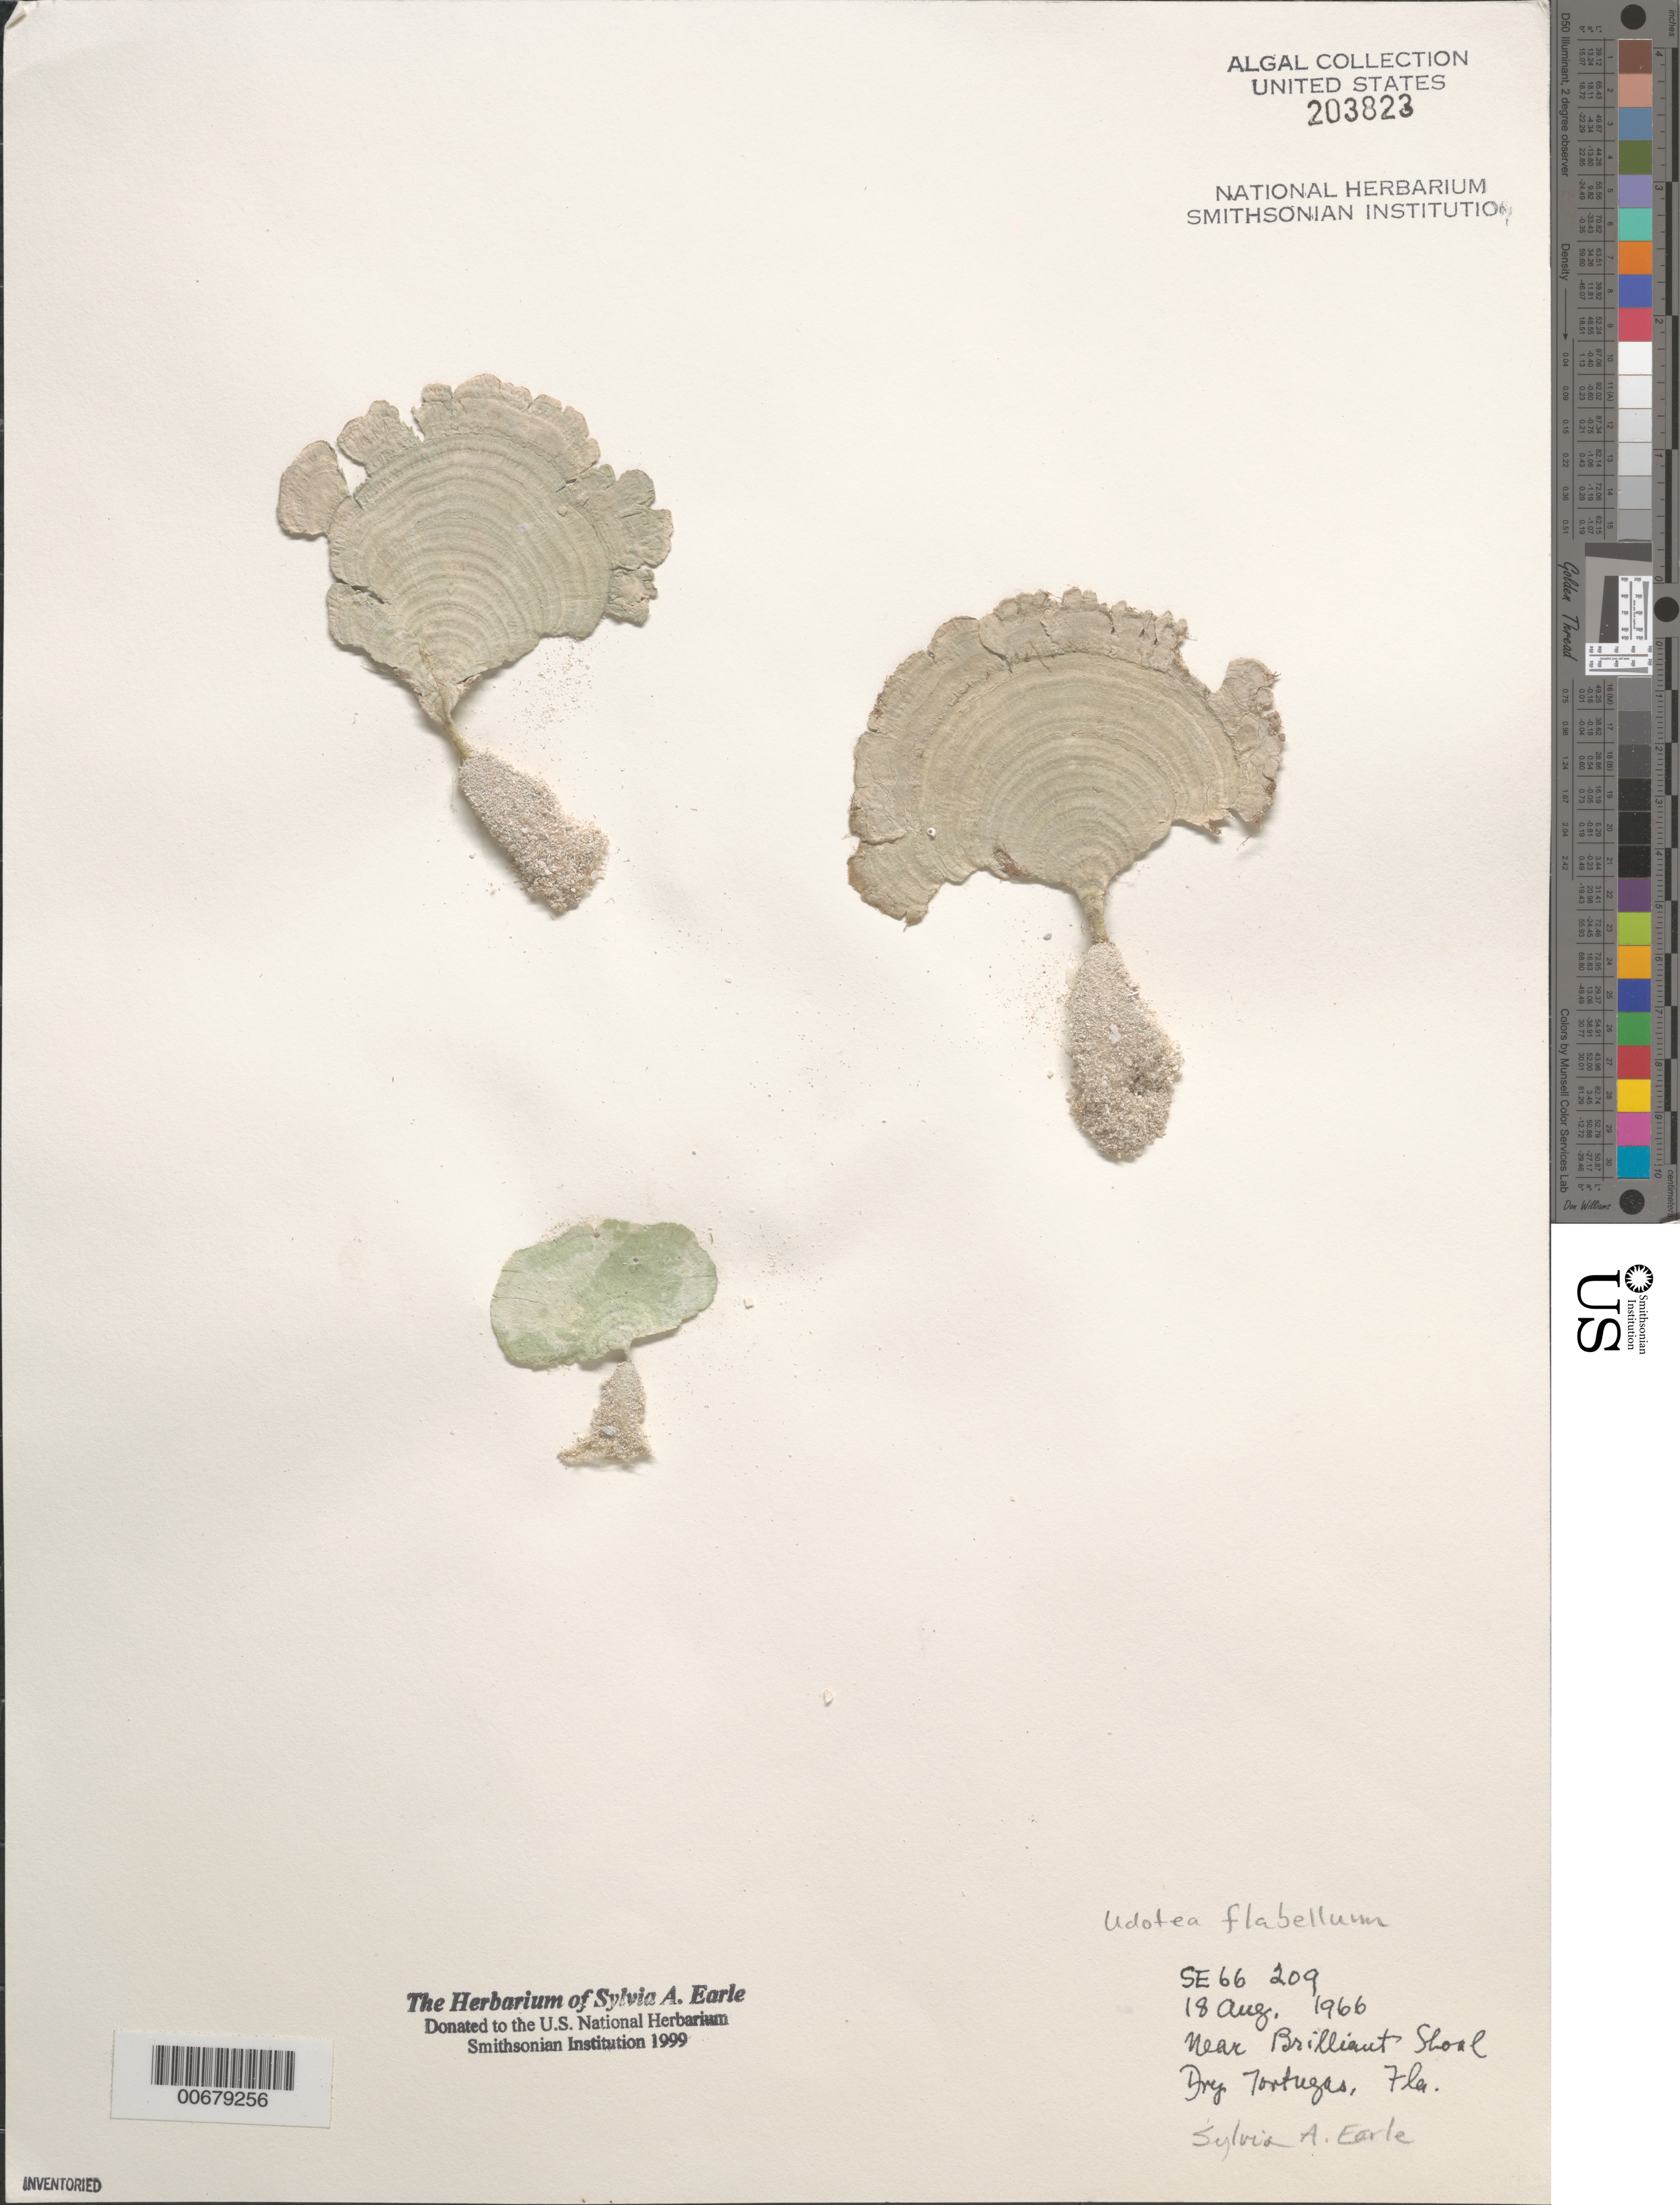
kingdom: Plantae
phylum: Chlorophyta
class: Ulvophyceae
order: Bryopsidales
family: Udoteaceae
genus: Udotea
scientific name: Udotea flabellum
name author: (J. Ellis & Sol.) M. Howe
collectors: S. A. Earle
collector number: SE 66209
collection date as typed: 18 Aug 1966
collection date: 1966-08-18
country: United States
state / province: Florida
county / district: Monroe County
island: Dry Tortugas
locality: Near Brilliant Shoal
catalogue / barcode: US 203823